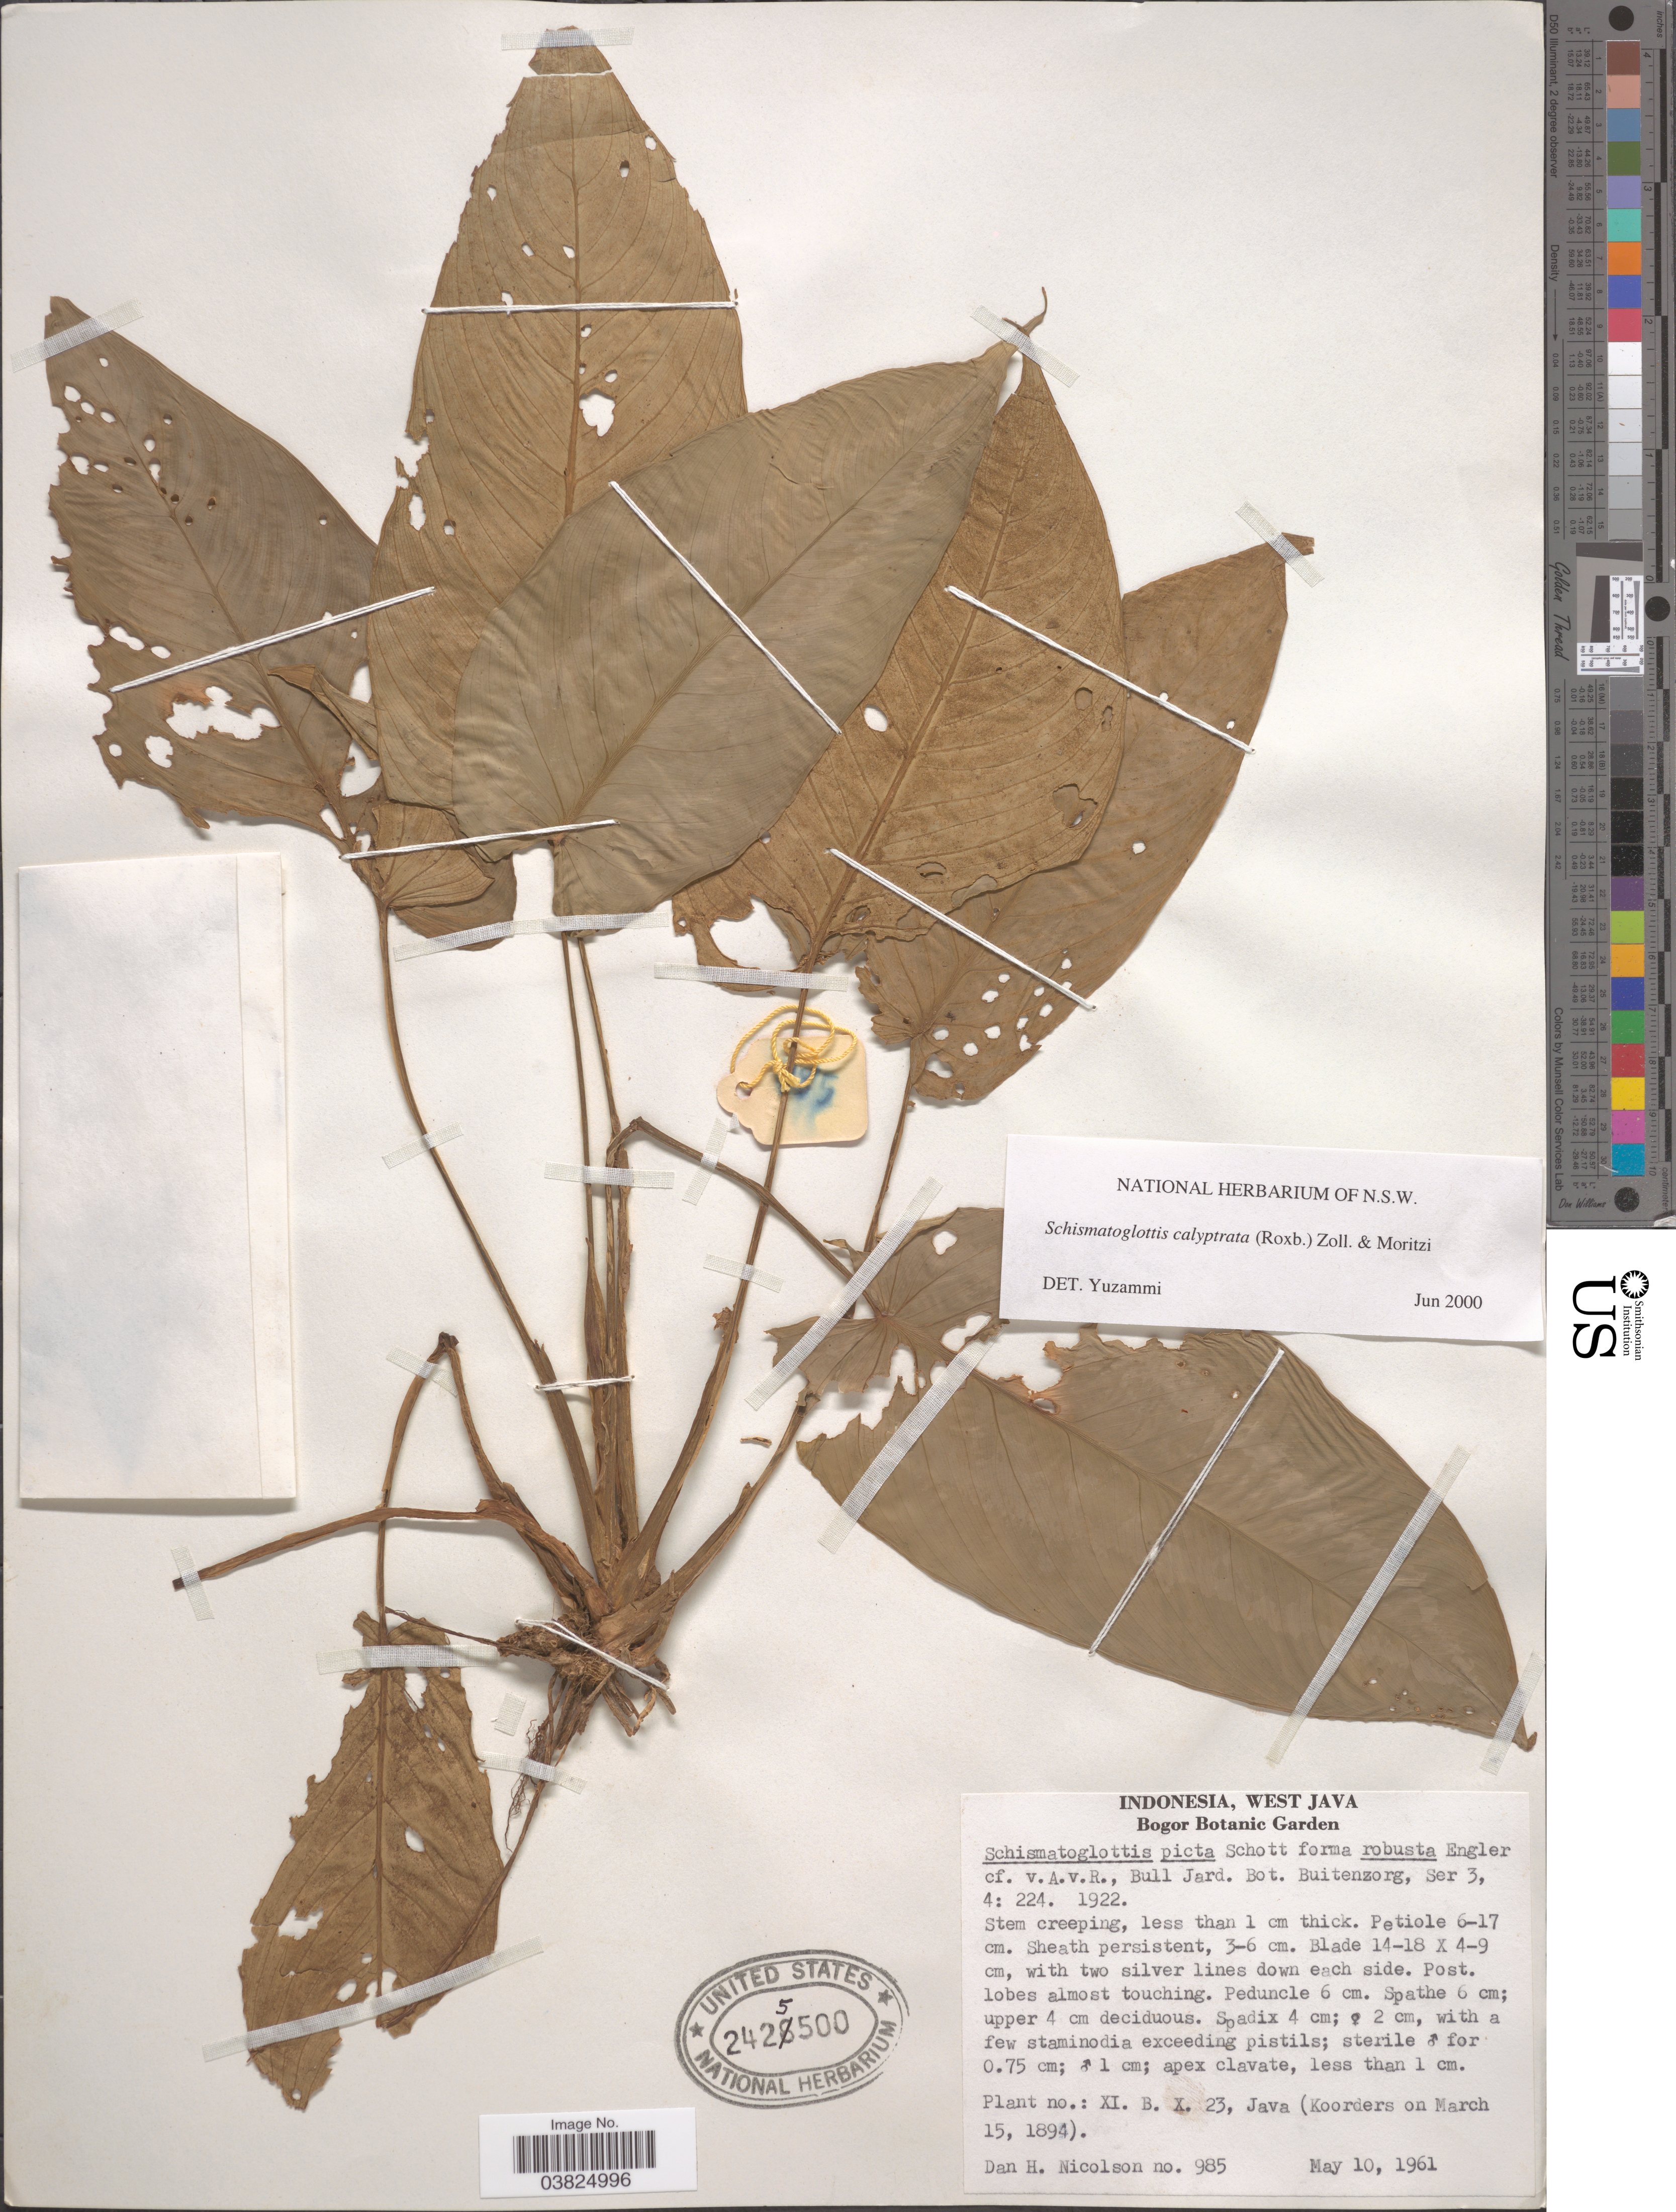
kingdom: Plantae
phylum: Tracheophyta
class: Liliopsida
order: Alismatales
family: Araceae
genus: Schismatoglottis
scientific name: Schismatoglottis calyptrata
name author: Zoll. & Moritzi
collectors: D. H. Nicolson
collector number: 985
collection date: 1961-05-10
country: Indonesia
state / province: Java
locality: West Java. Bogor Botanic Garden. Bull Jard. Bot. Buitenzorg, Ser 3, 4: 224.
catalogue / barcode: US 2425500